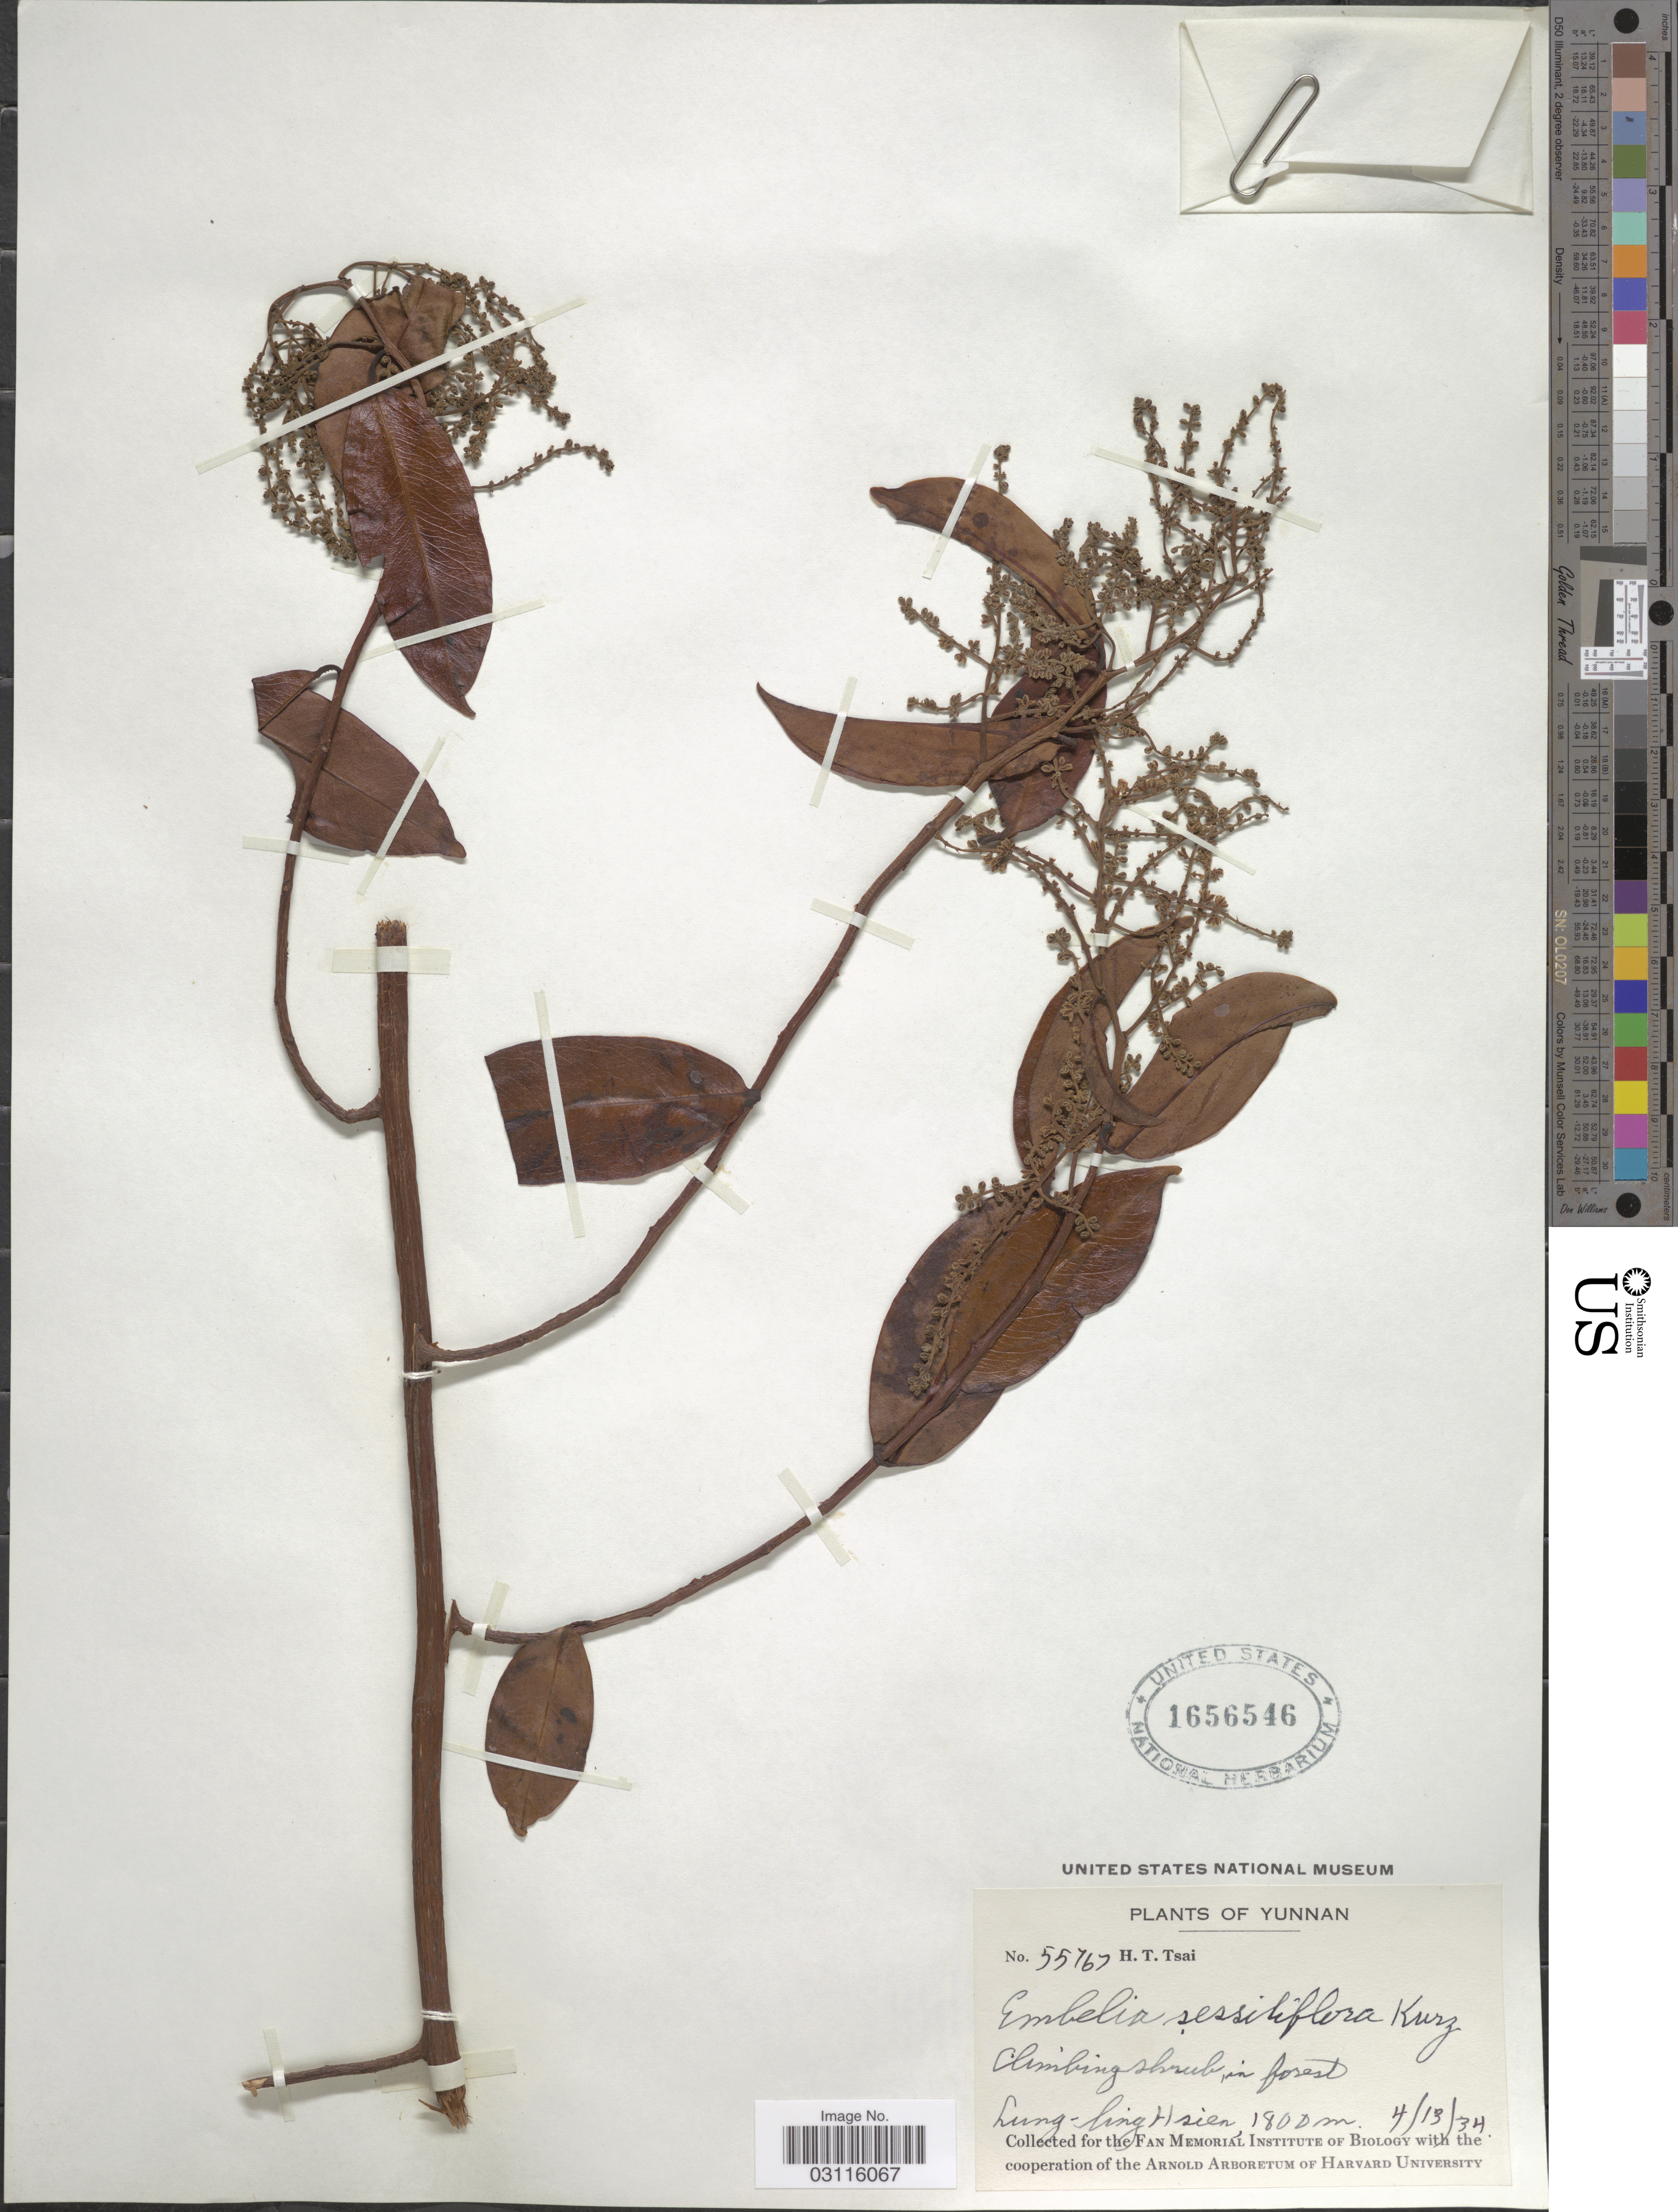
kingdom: Plantae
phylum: Tracheophyta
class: Magnoliopsida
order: Ericales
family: Primulaceae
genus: Embelia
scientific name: Embelia sessiliflora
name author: Kurz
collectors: H. Tsai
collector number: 55767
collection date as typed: Transcribed d/m/y: 13/4/34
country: China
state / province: Yunnan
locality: Lung-ling Hsien.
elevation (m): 1800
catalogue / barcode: US 1656546